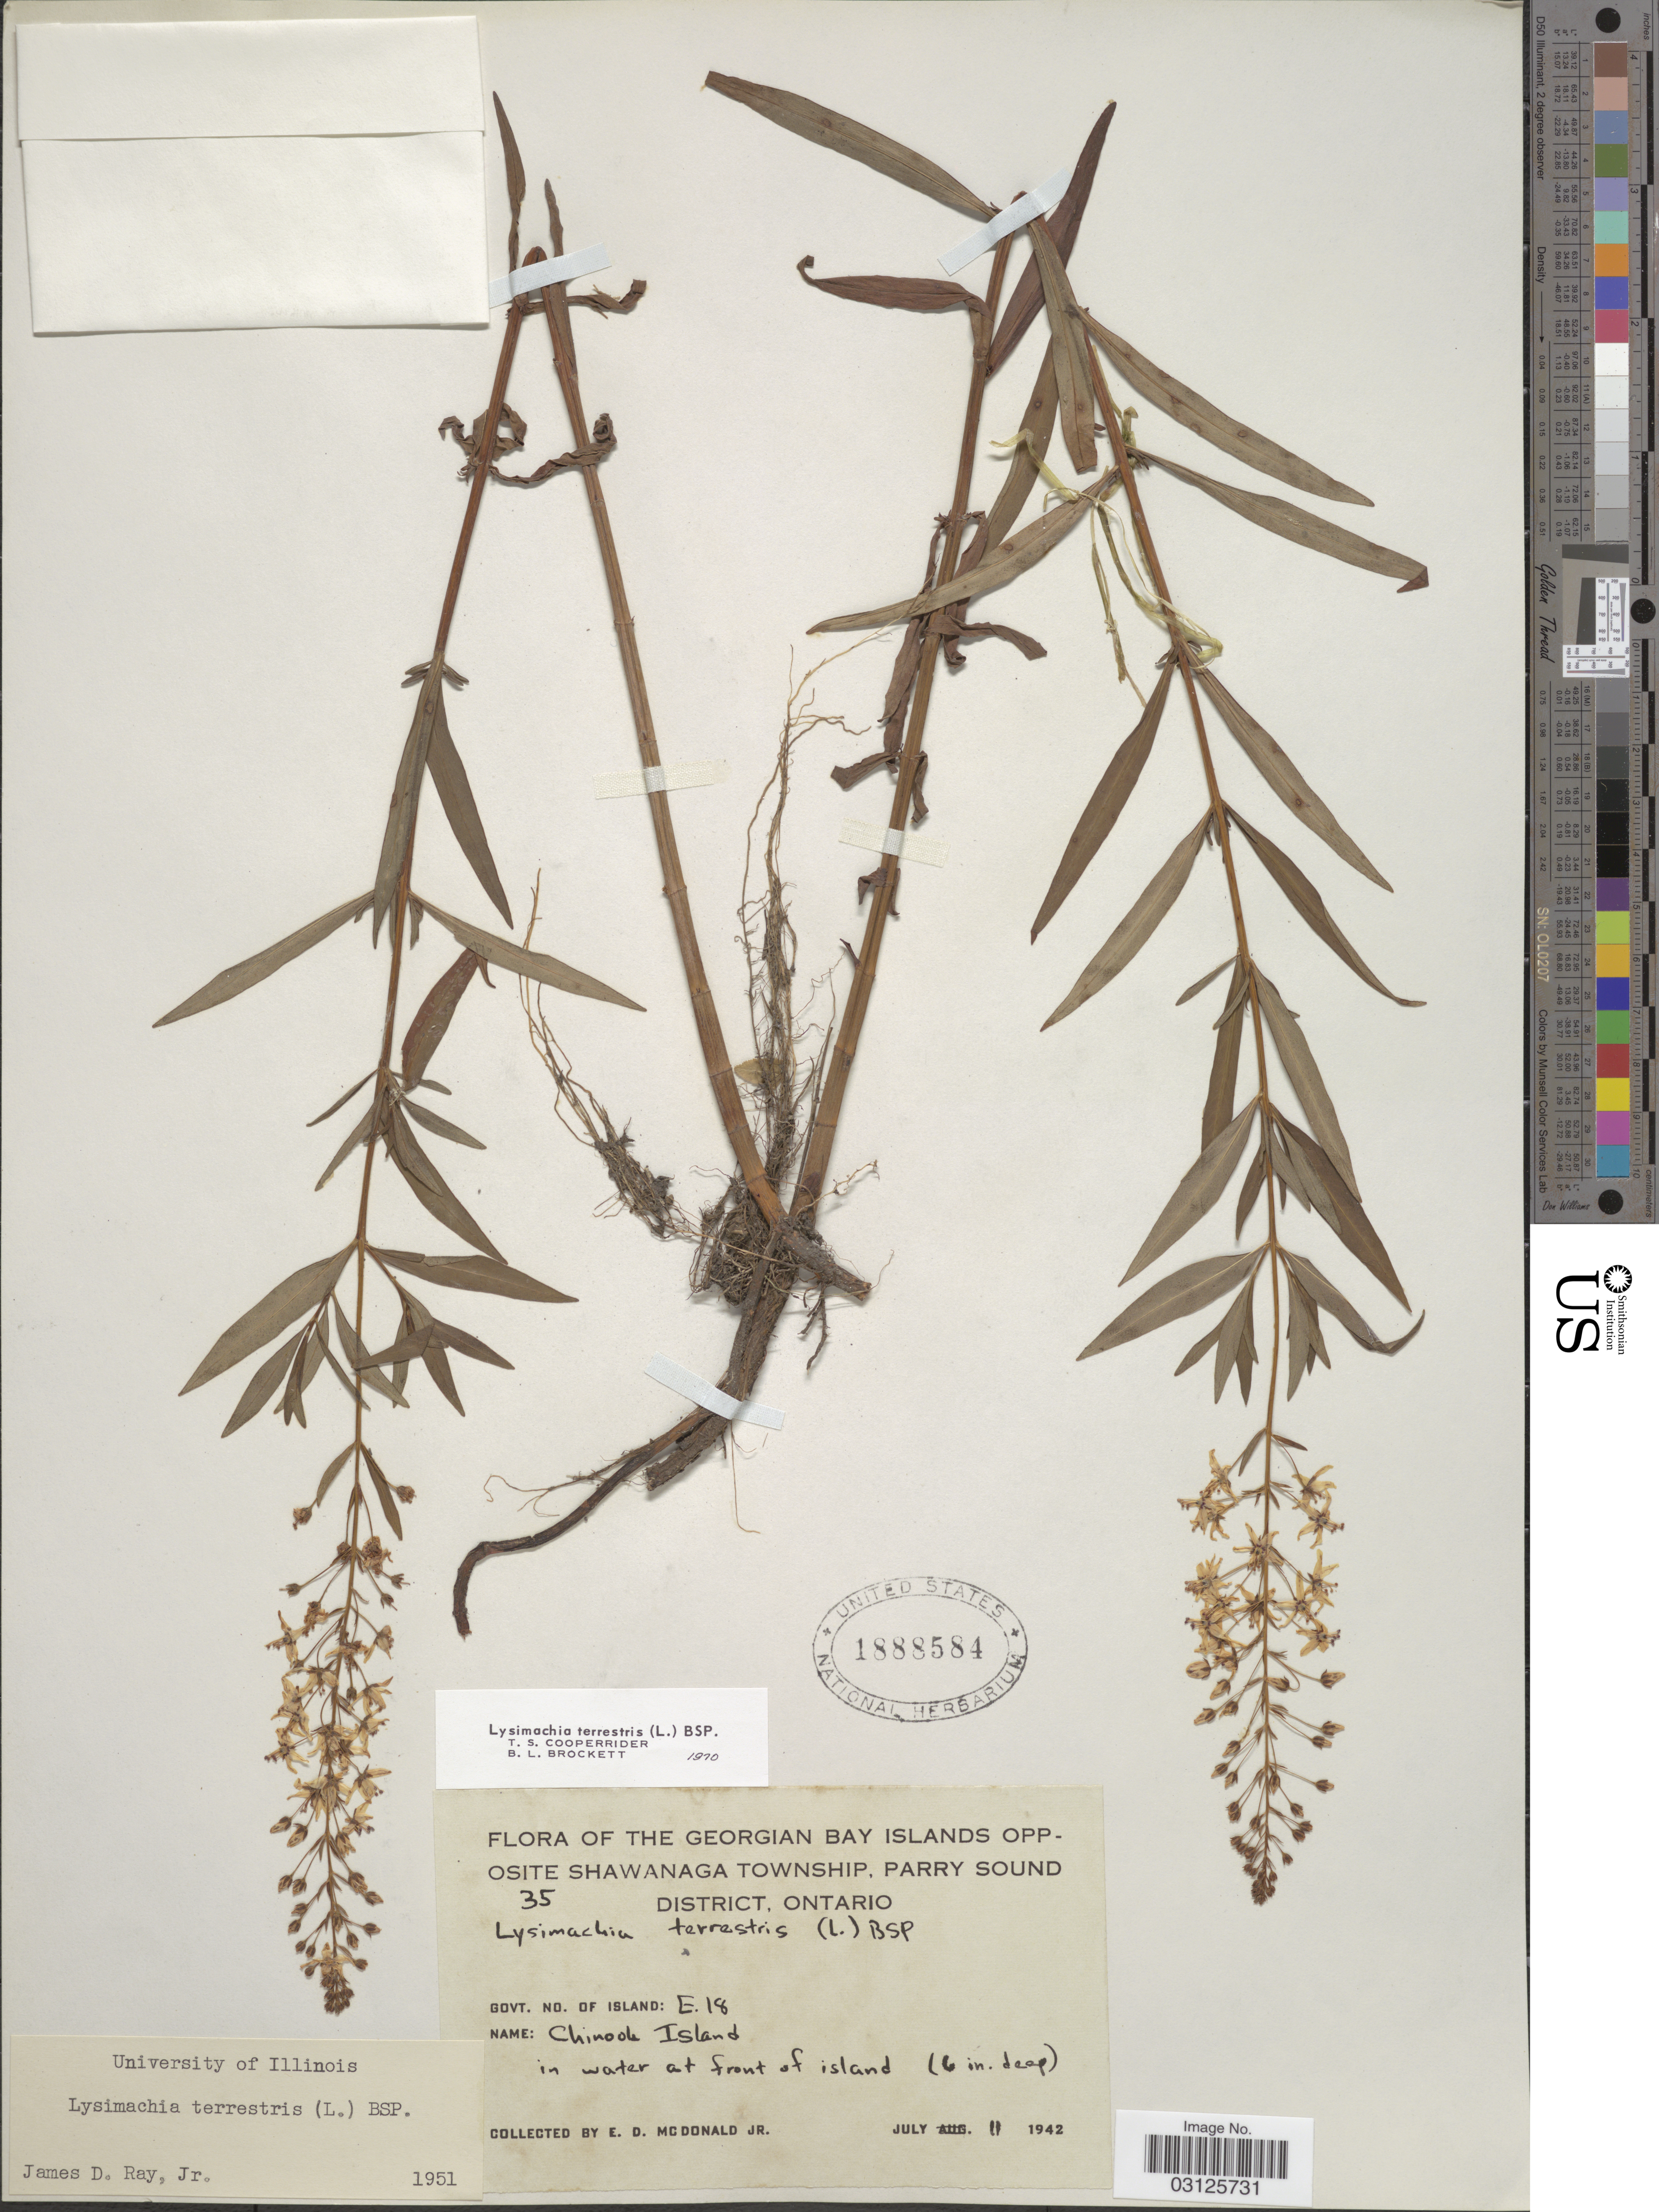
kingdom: Plantae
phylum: Tracheophyta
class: Magnoliopsida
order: Ericales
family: Primulaceae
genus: Lysimachia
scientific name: Lysimachia terrestris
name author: (L.) Britton, Stearns & Poggenb.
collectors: E. D. McDonald Jr.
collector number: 35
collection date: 1942-07-11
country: Canada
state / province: Ontario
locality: The Georgian Bay Islands Opposite Shawanaga Township, Parry Sound District, Govt. No. of Island: E18, Chinook Island in water at front of island (6 in. deep).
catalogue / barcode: US 1888584